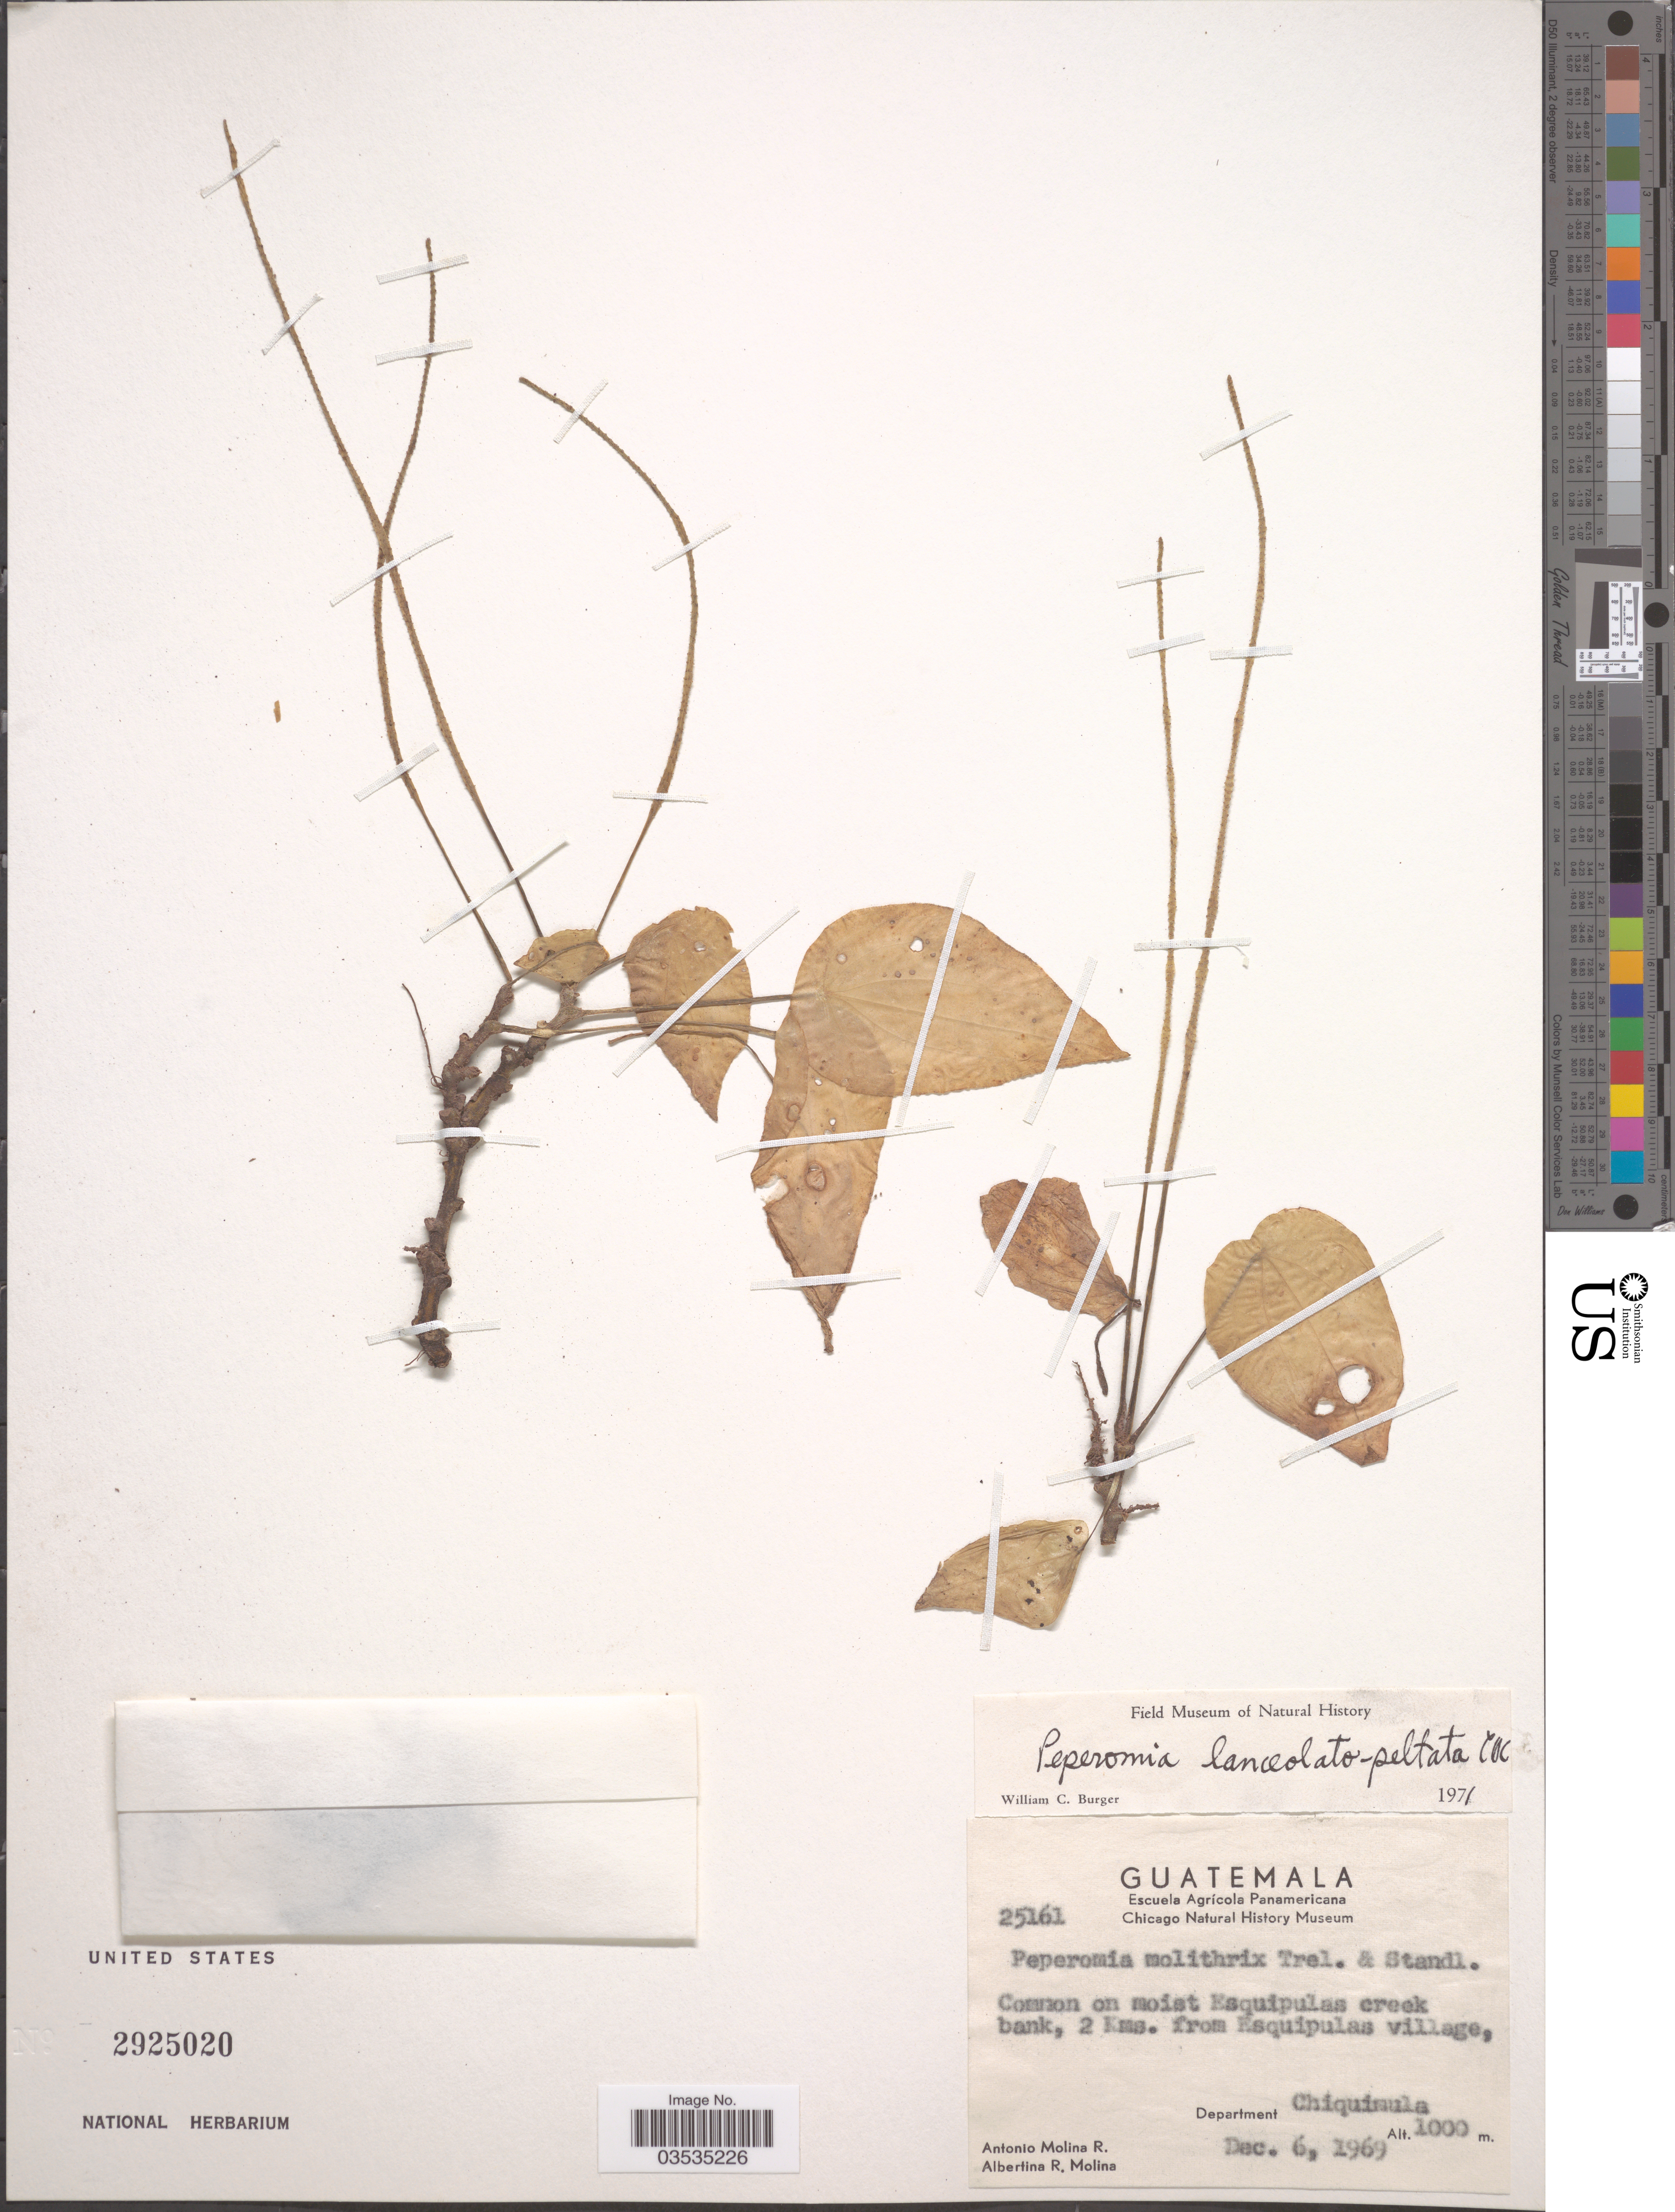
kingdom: Plantae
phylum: Tracheophyta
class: Magnoliopsida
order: Piperales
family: Piperaceae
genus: Peperomia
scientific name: Peperomia lanceolatopeltata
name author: C. DC.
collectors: A. Molina R. & A. R. Molina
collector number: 25161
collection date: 1969-12-06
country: Guatemala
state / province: Chiquimula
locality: Common on moist Kaquipulas creek bank, 2 Kms. from Esquipulas village, Department Chiquimula.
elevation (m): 1000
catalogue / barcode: US 2925020